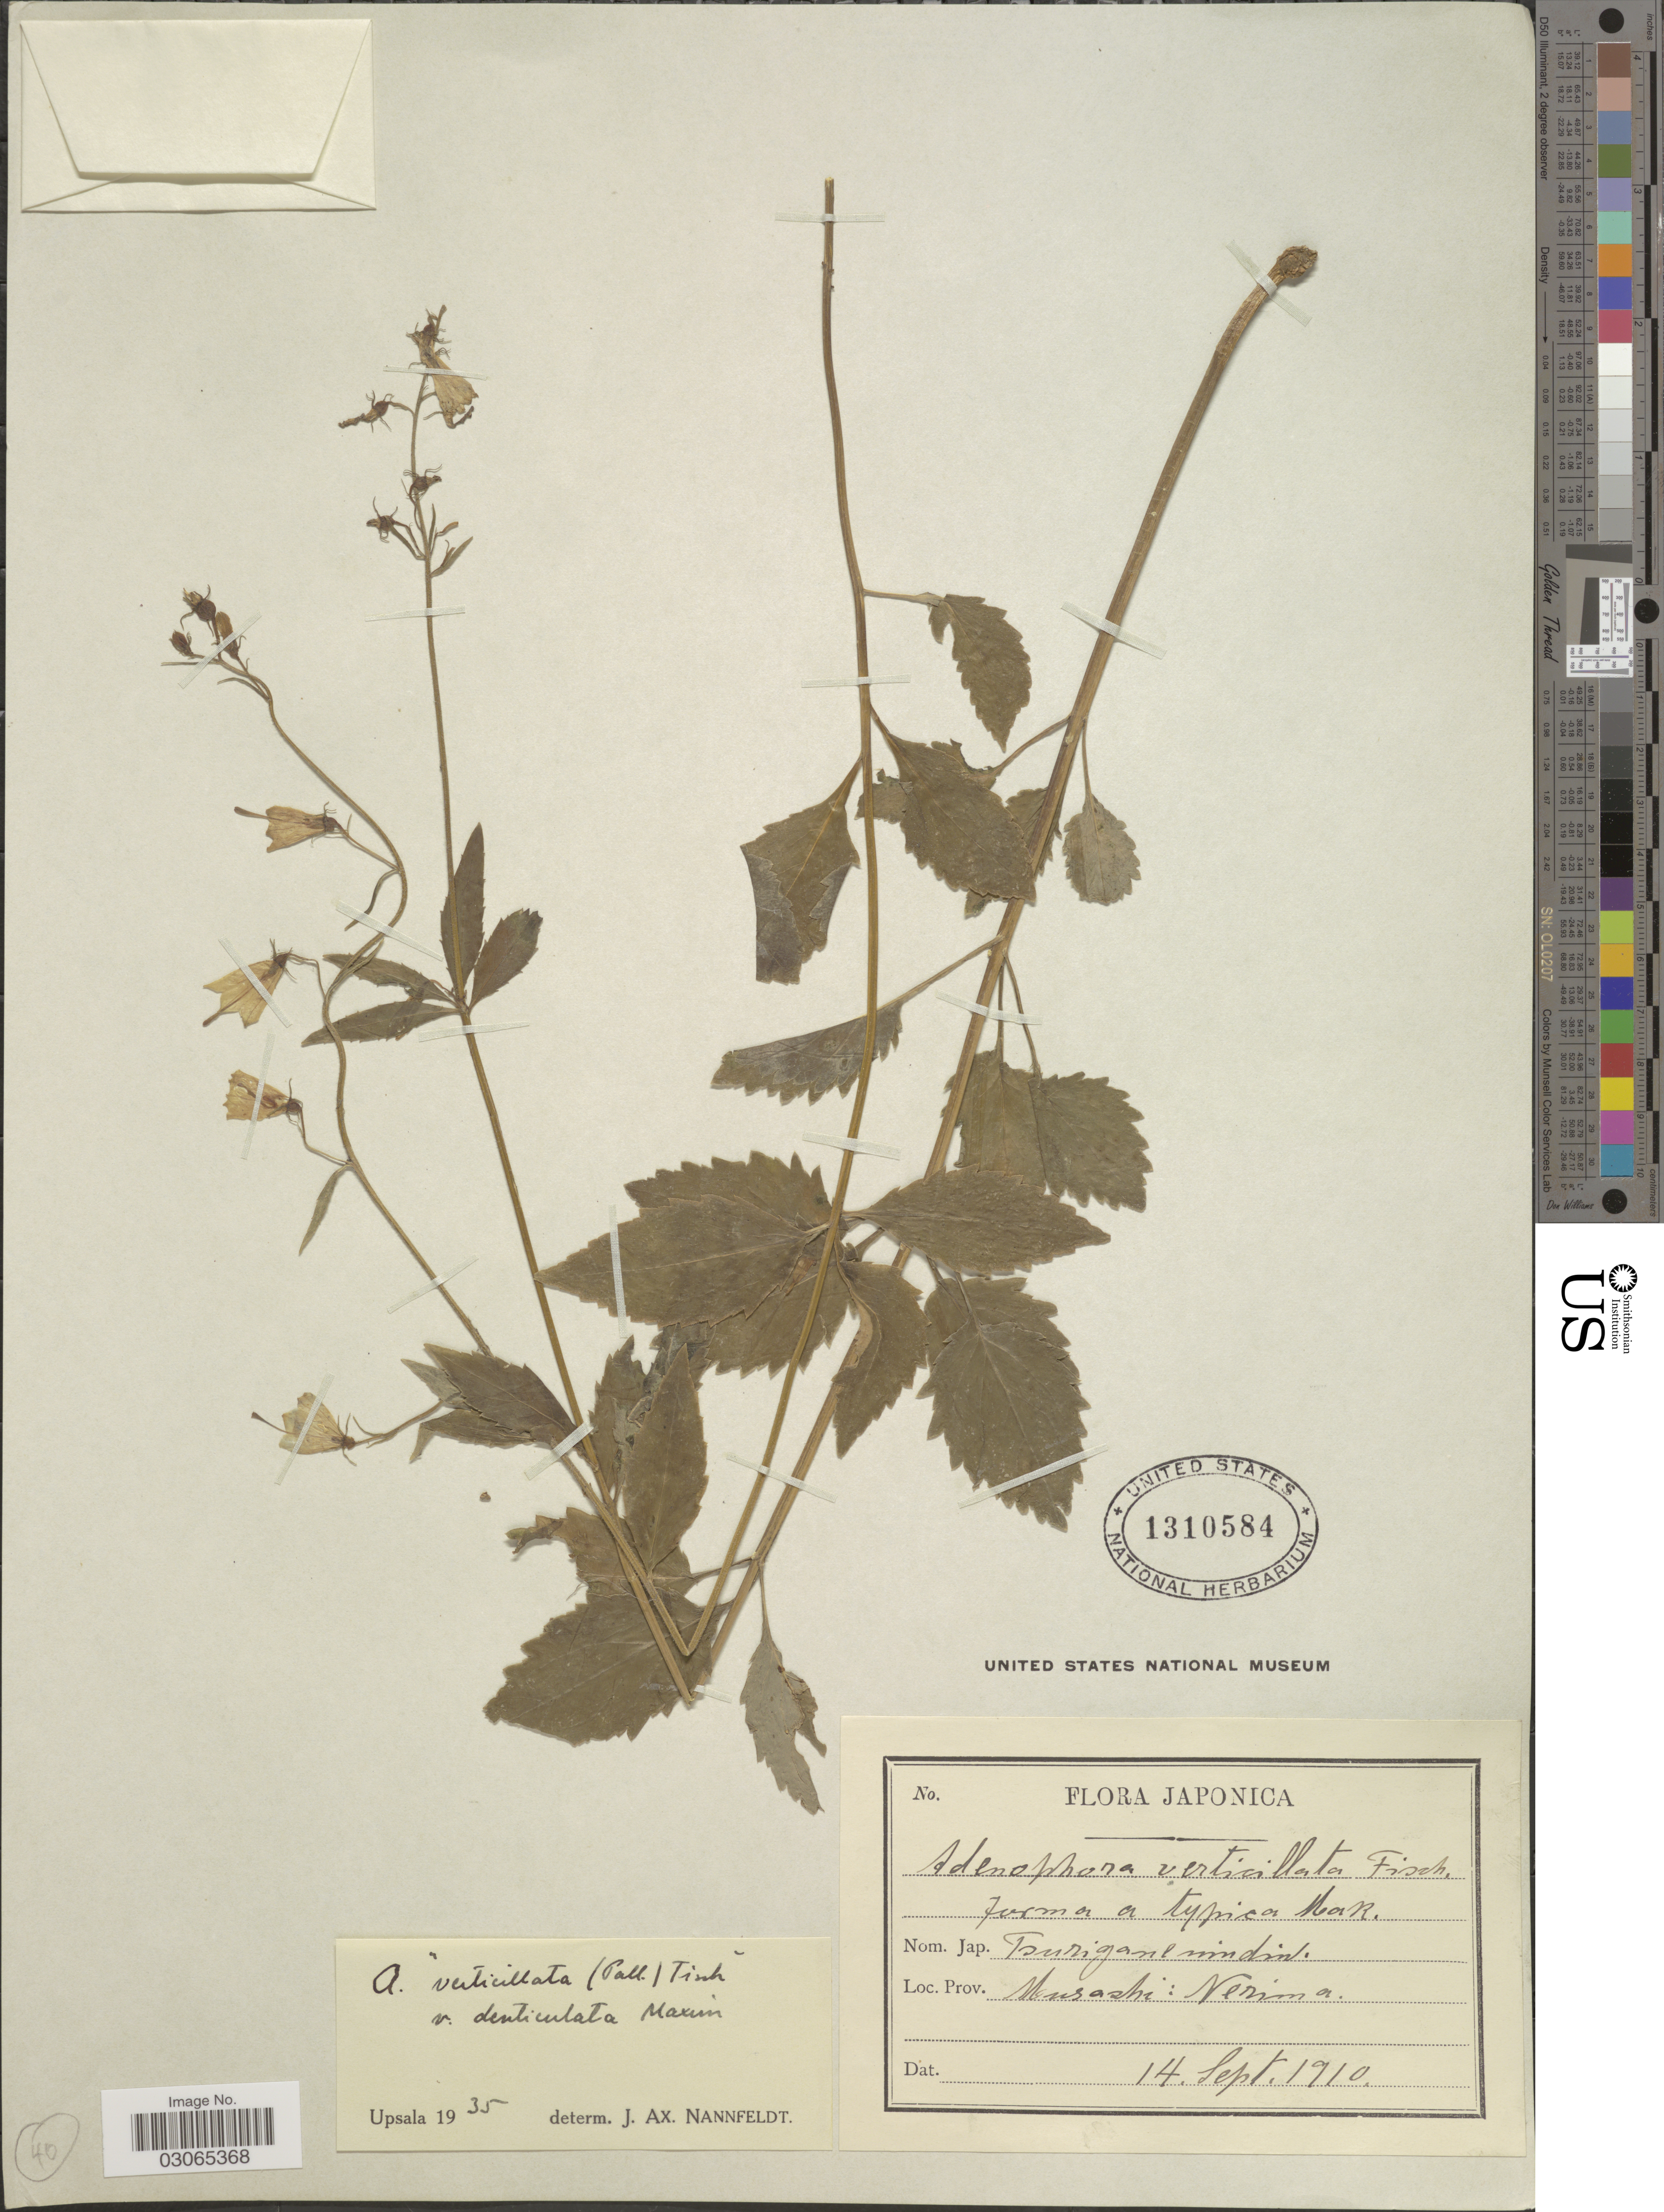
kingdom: Plantae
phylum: Tracheophyta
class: Magnoliopsida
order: Asterales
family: Campanulaceae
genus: Adenophora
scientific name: Adenophora verticillata var. denticulata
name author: Korsh.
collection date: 1910-09-14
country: Japan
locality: Musashi: Nerima.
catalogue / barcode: US 1310584